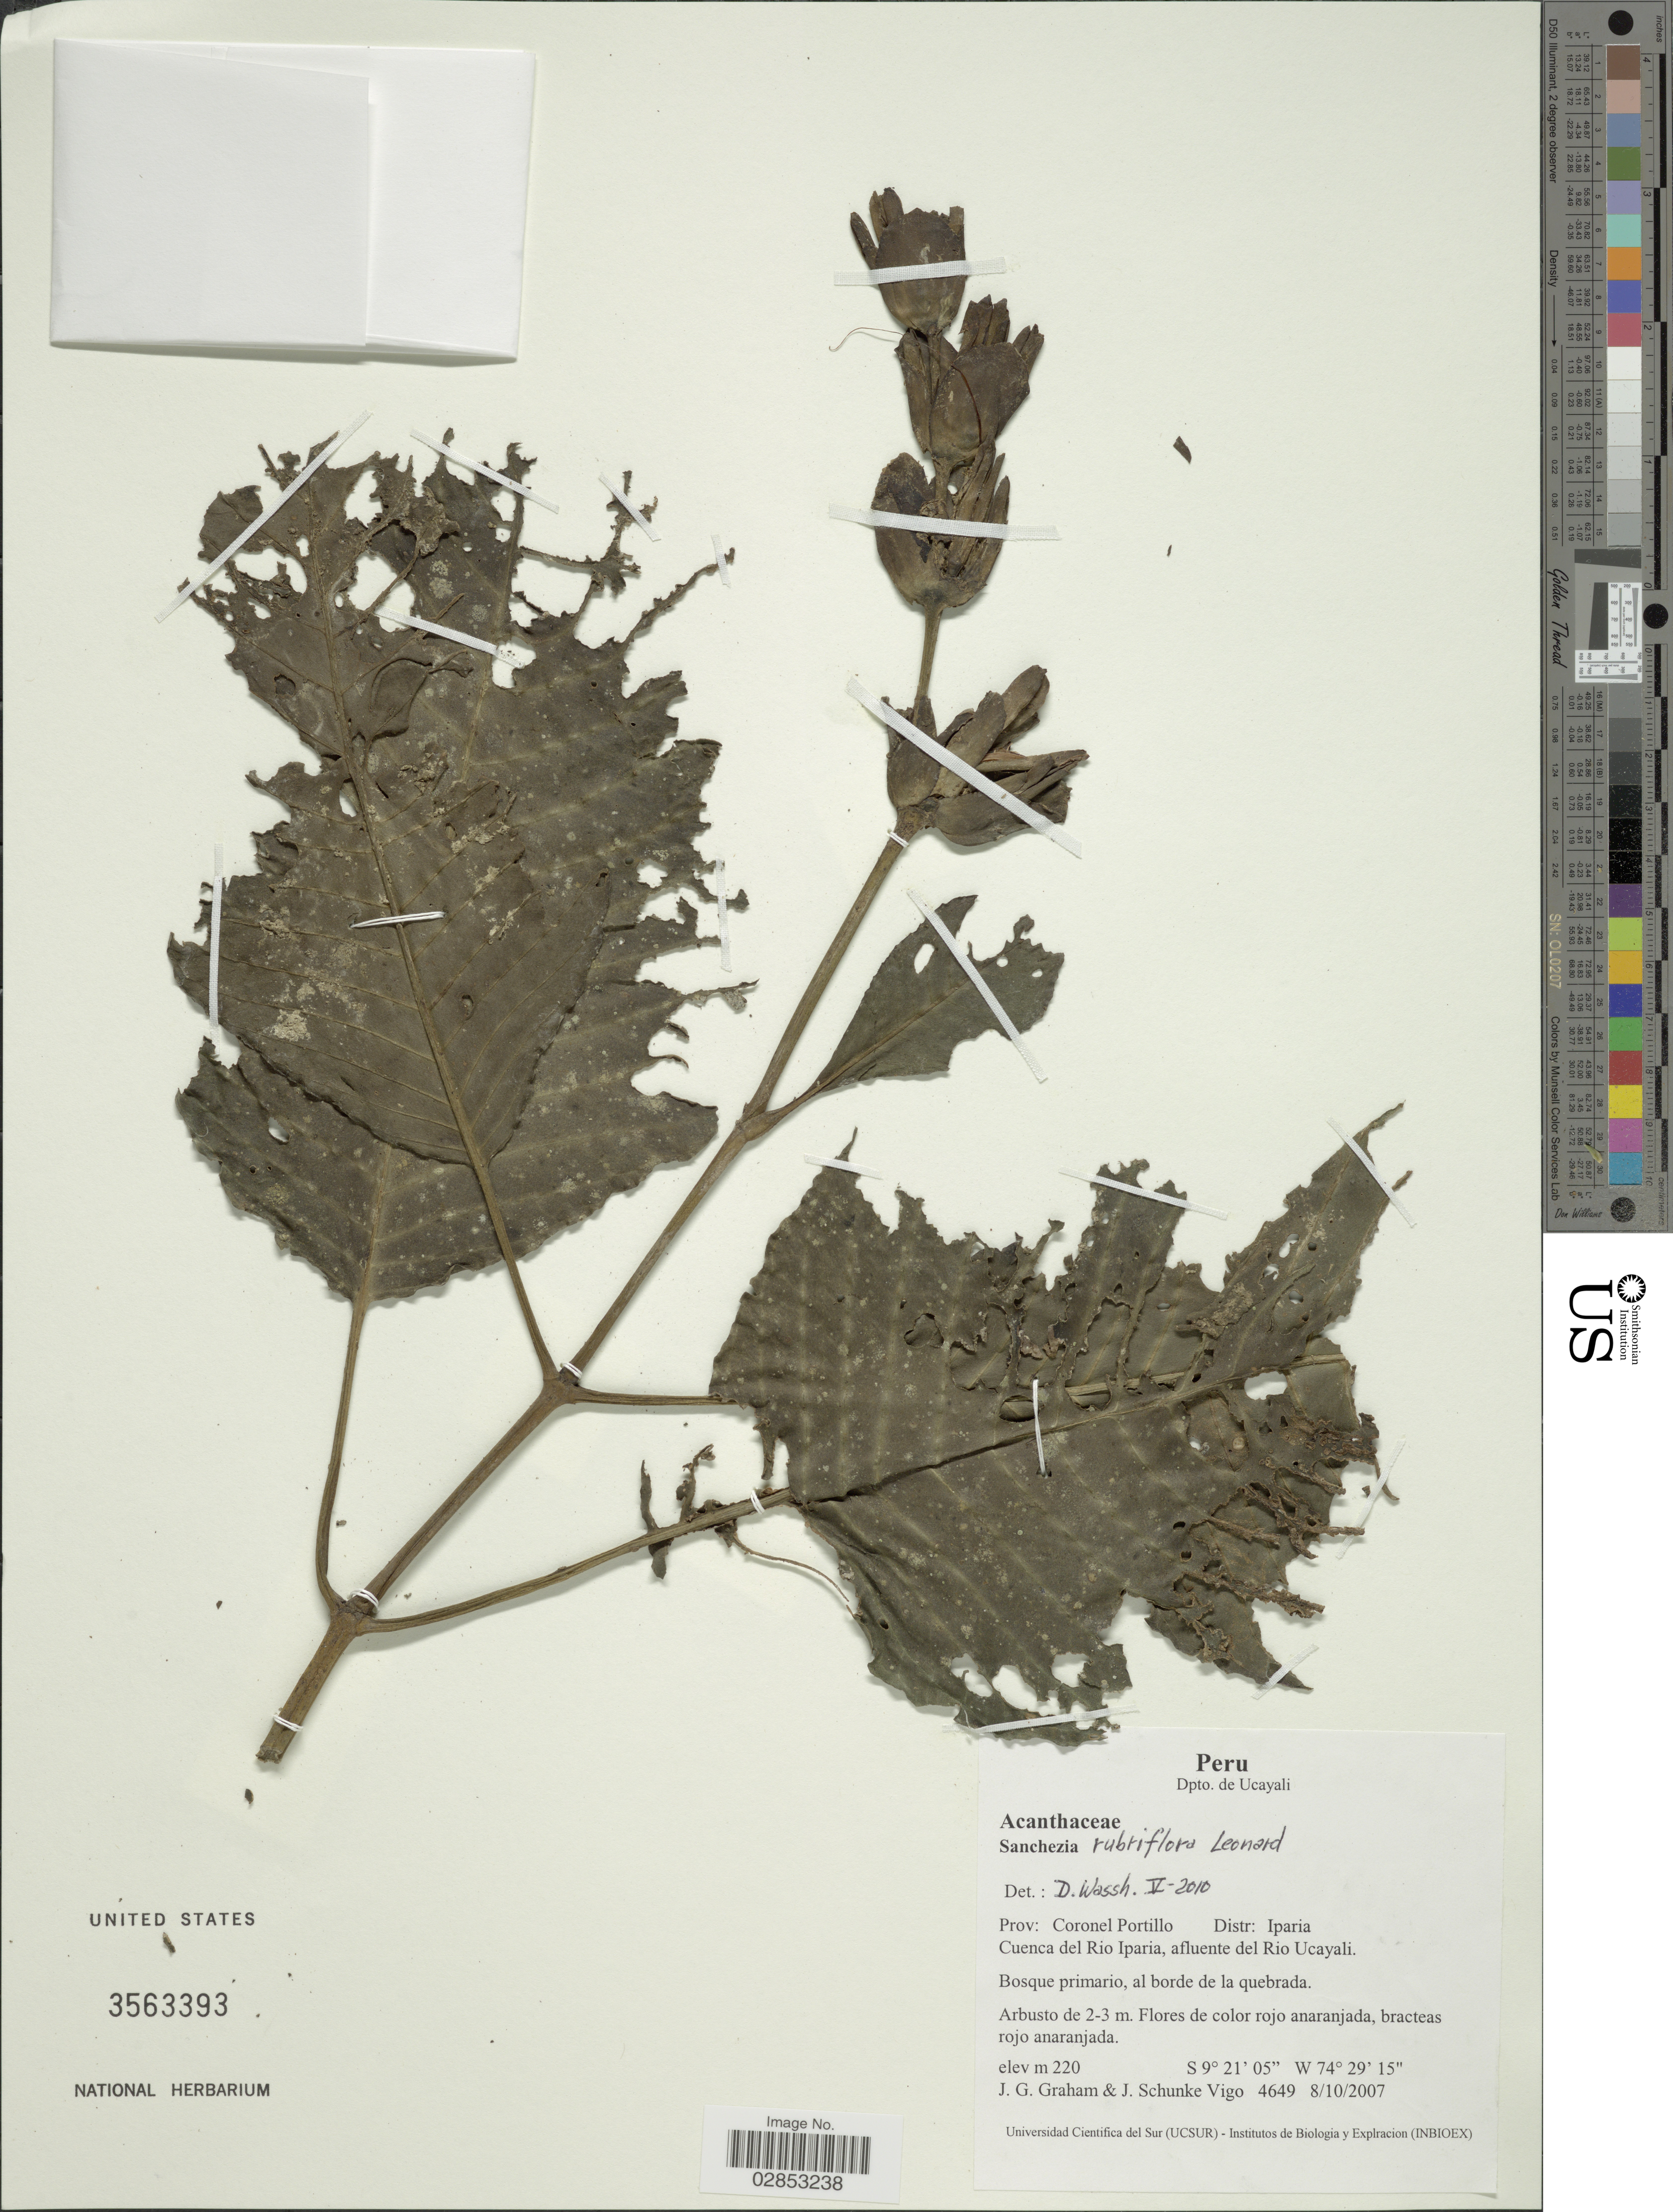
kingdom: Plantae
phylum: Tracheophyta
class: Magnoliopsida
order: Lamiales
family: Acanthaceae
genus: Sanchezia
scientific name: Sanchezia rubriflora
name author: Leonard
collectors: J. Graham & J. Schunke Vigo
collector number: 4649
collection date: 2007-10-08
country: Peru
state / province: Ucayali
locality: Depto. de Ucayali, Prov: Coronel Portillo, Distr: Iparia, Cuenca del Rio Iparia, afluente del Rio Ucayali.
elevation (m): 220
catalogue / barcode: US 3563393